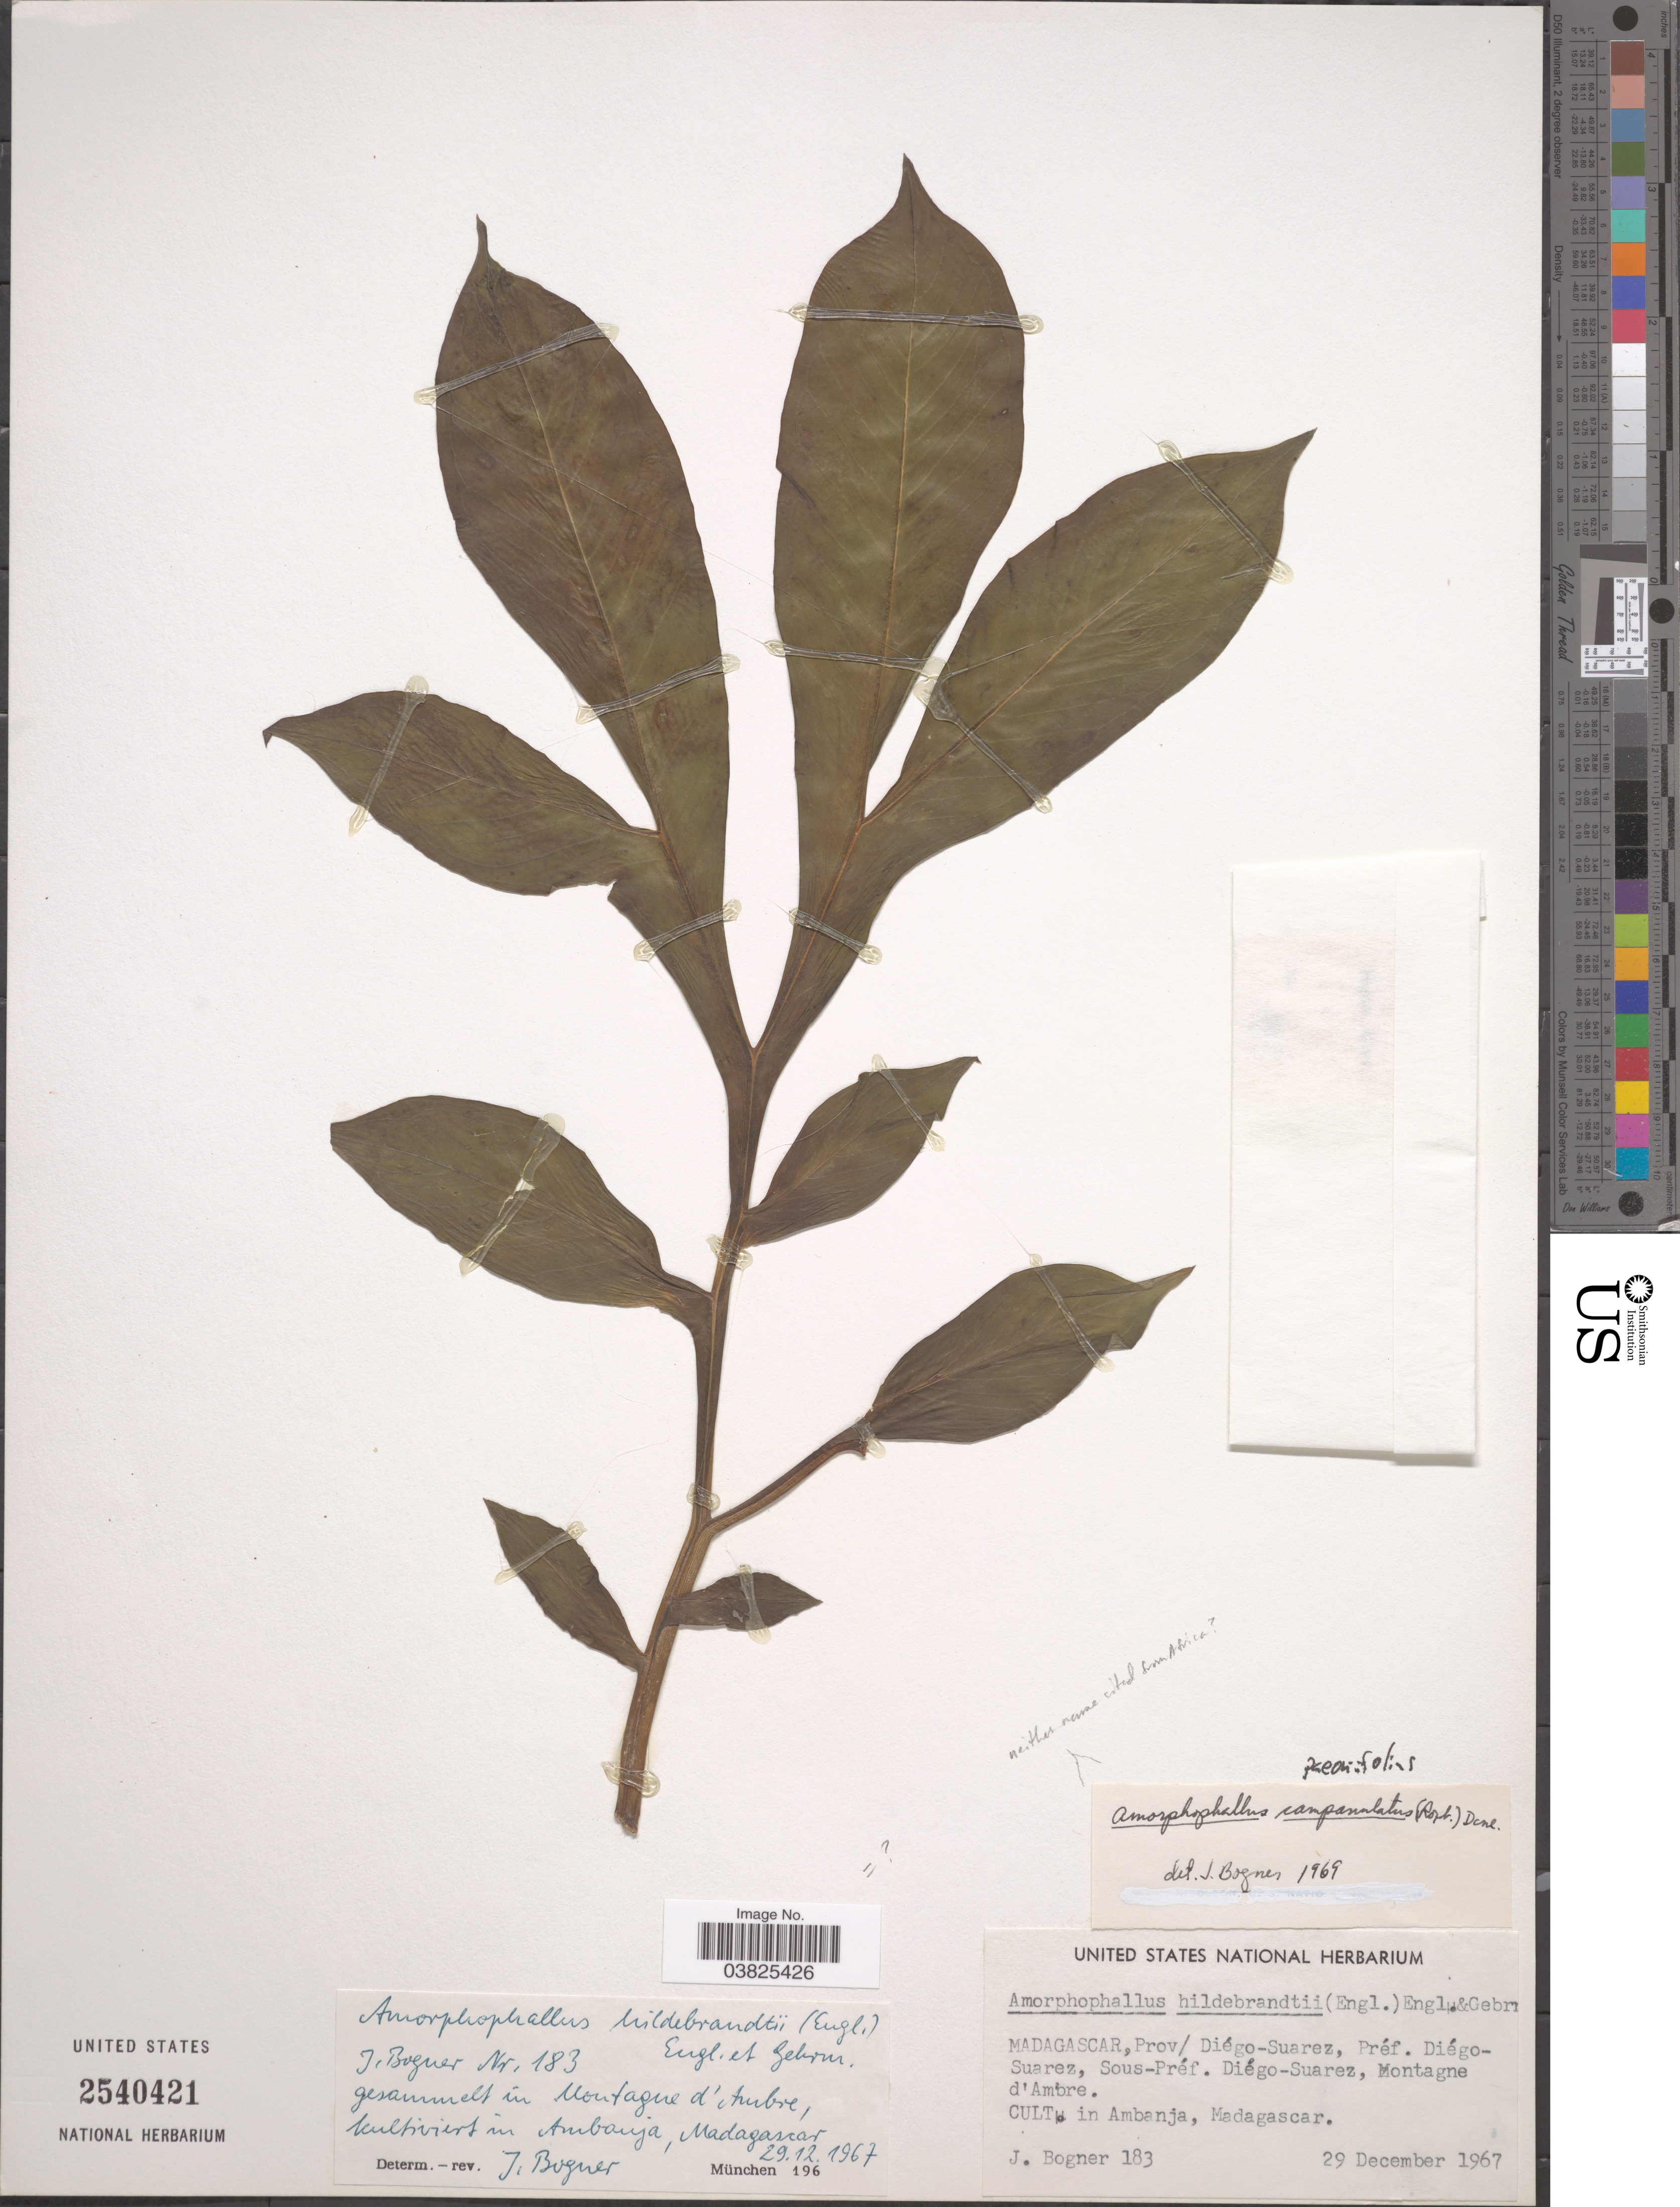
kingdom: Plantae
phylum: Tracheophyta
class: Liliopsida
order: Alismatales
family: Araceae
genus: Amorphophallus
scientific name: Amorphophallus paeoniifolius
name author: (Dennst.) Nicolson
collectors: J. Bogner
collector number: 183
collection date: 1967-12-29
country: Madagascar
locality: Prov/ Diégo-Suarez, Préf. Diégo-Suarez, Sous-Préf. Diégo-Suarez, Montagne d'Ambre. In Ambanja.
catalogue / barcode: US 2540421